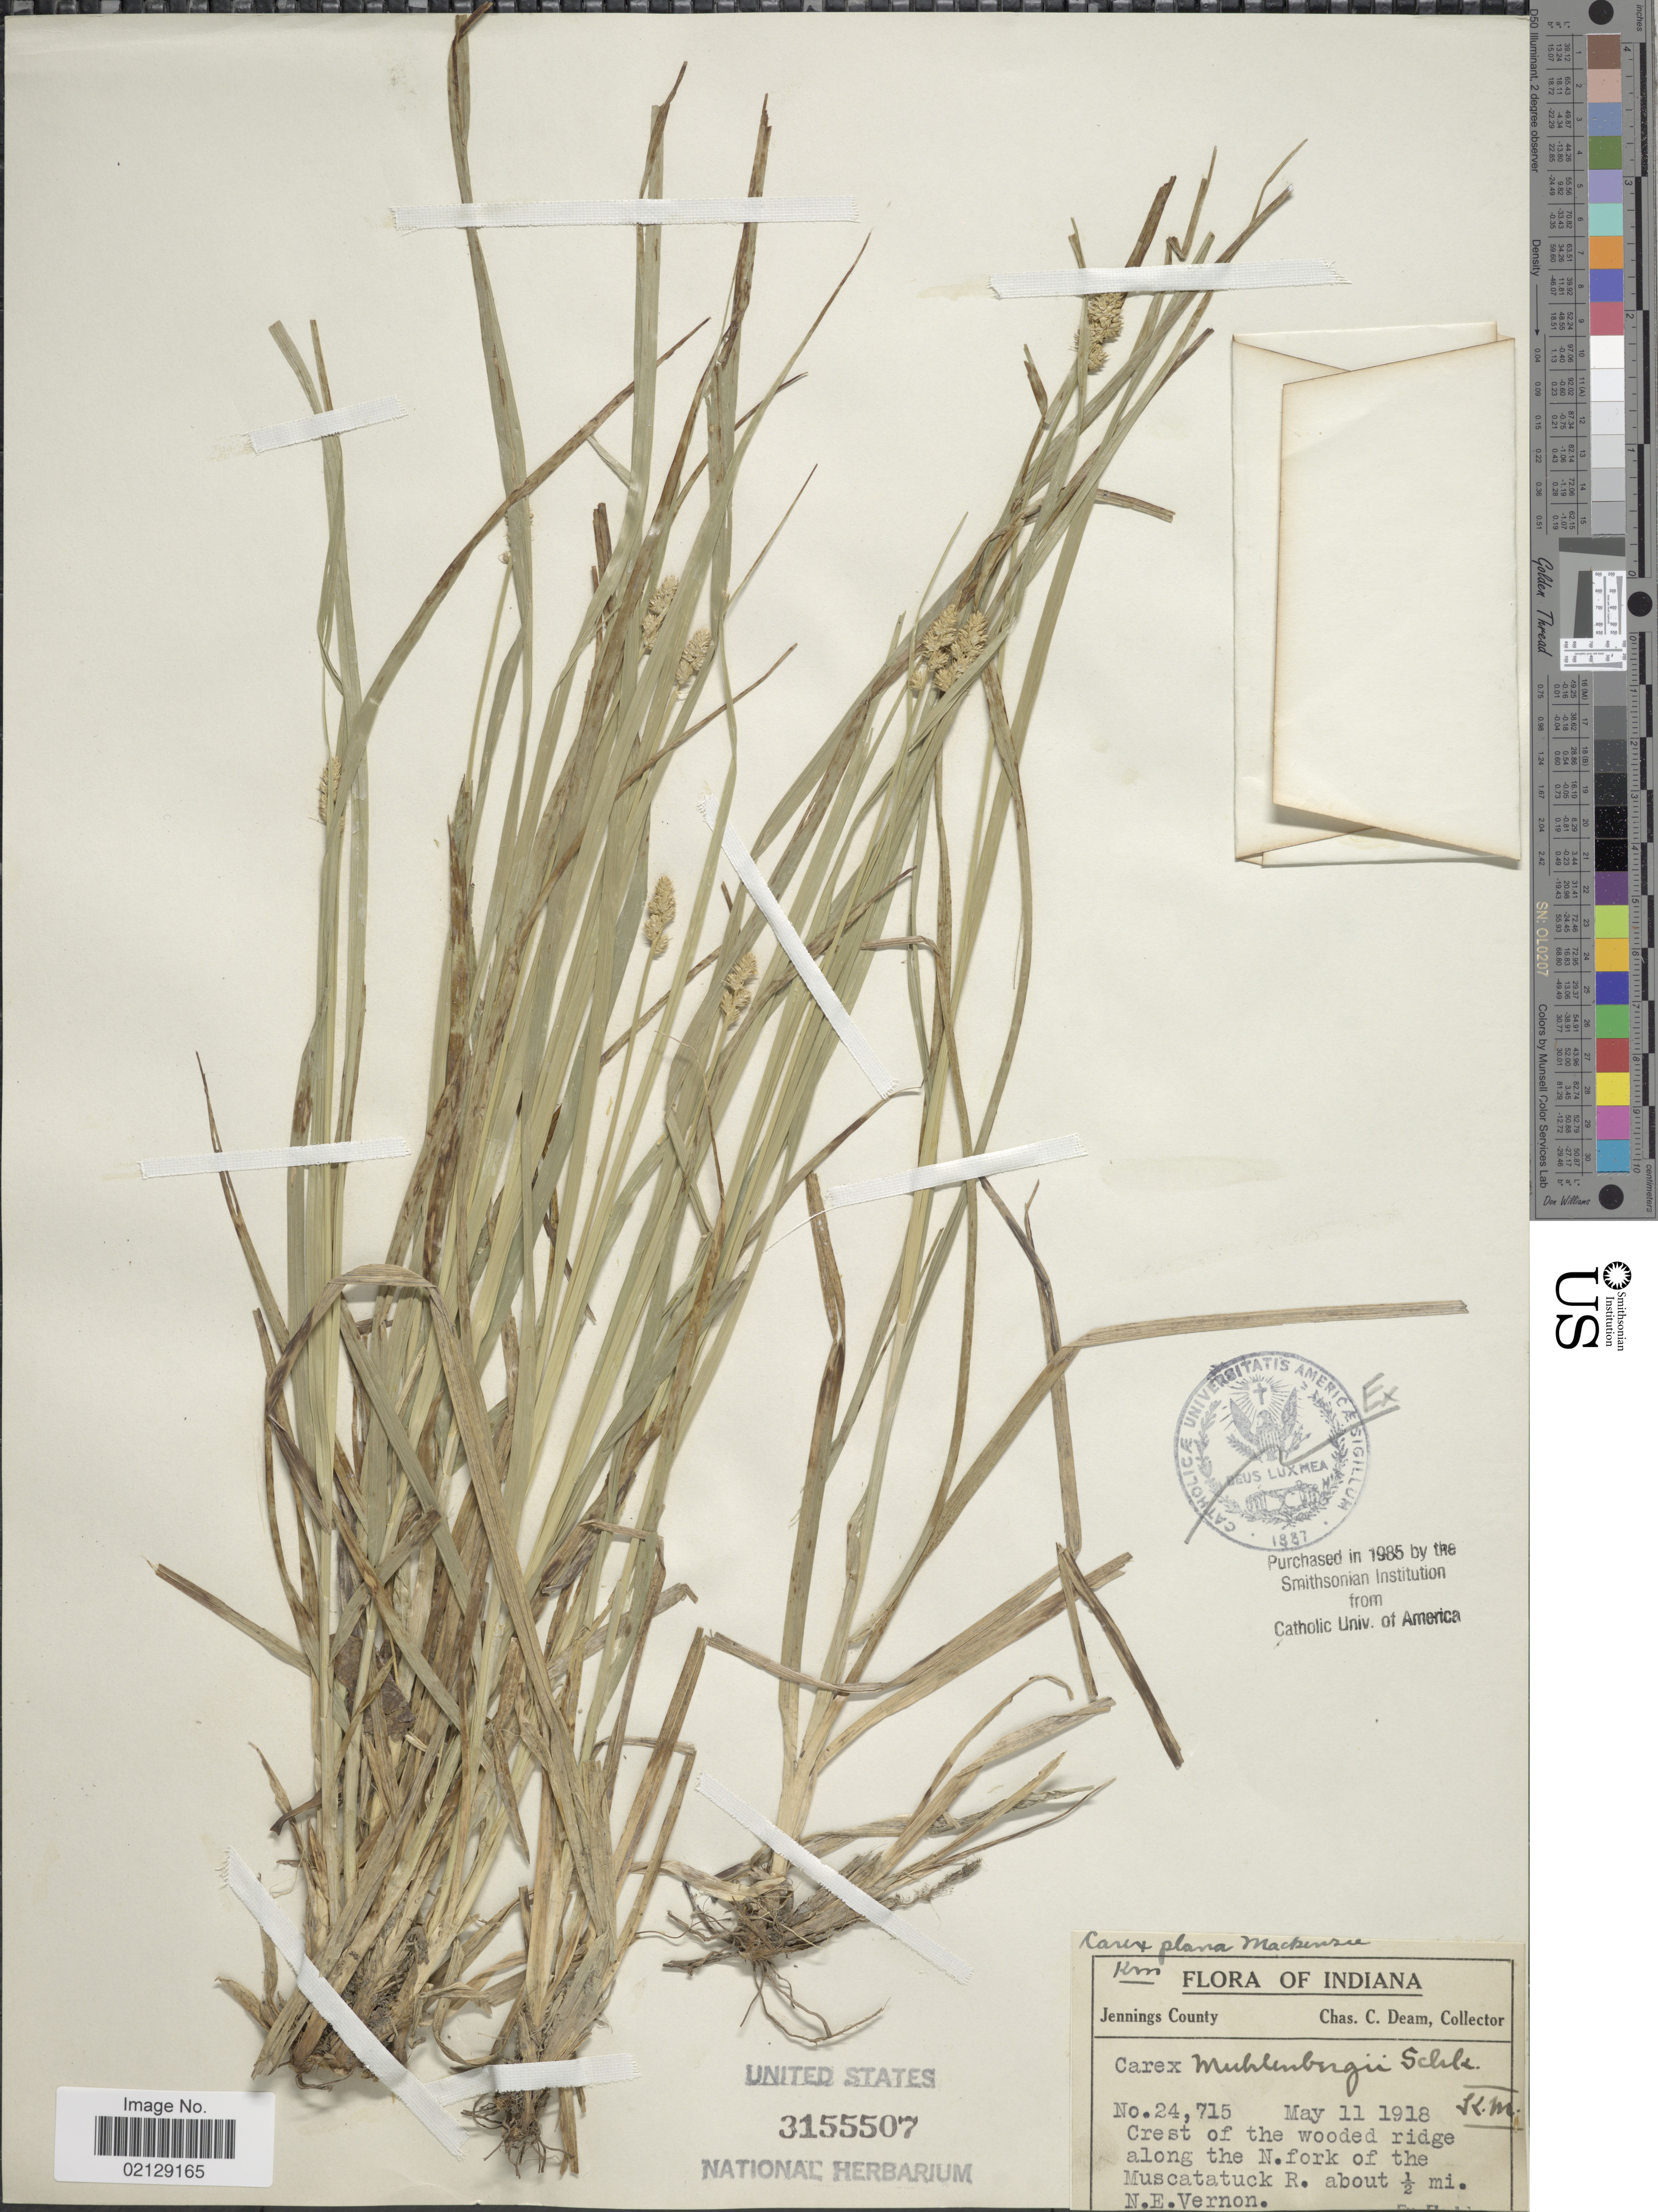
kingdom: Plantae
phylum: Tracheophyta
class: Liliopsida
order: Poales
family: Cyperaceae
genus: Carex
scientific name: Carex muehlenbergii var. enervis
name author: Boott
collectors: C. C. Deam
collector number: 24715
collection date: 1918-05-11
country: United States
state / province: Indiana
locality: Jennings County, Crest of the wooded ridge along the N.fork of the Muscatatuck R. about ½ mi.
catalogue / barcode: US 3155507